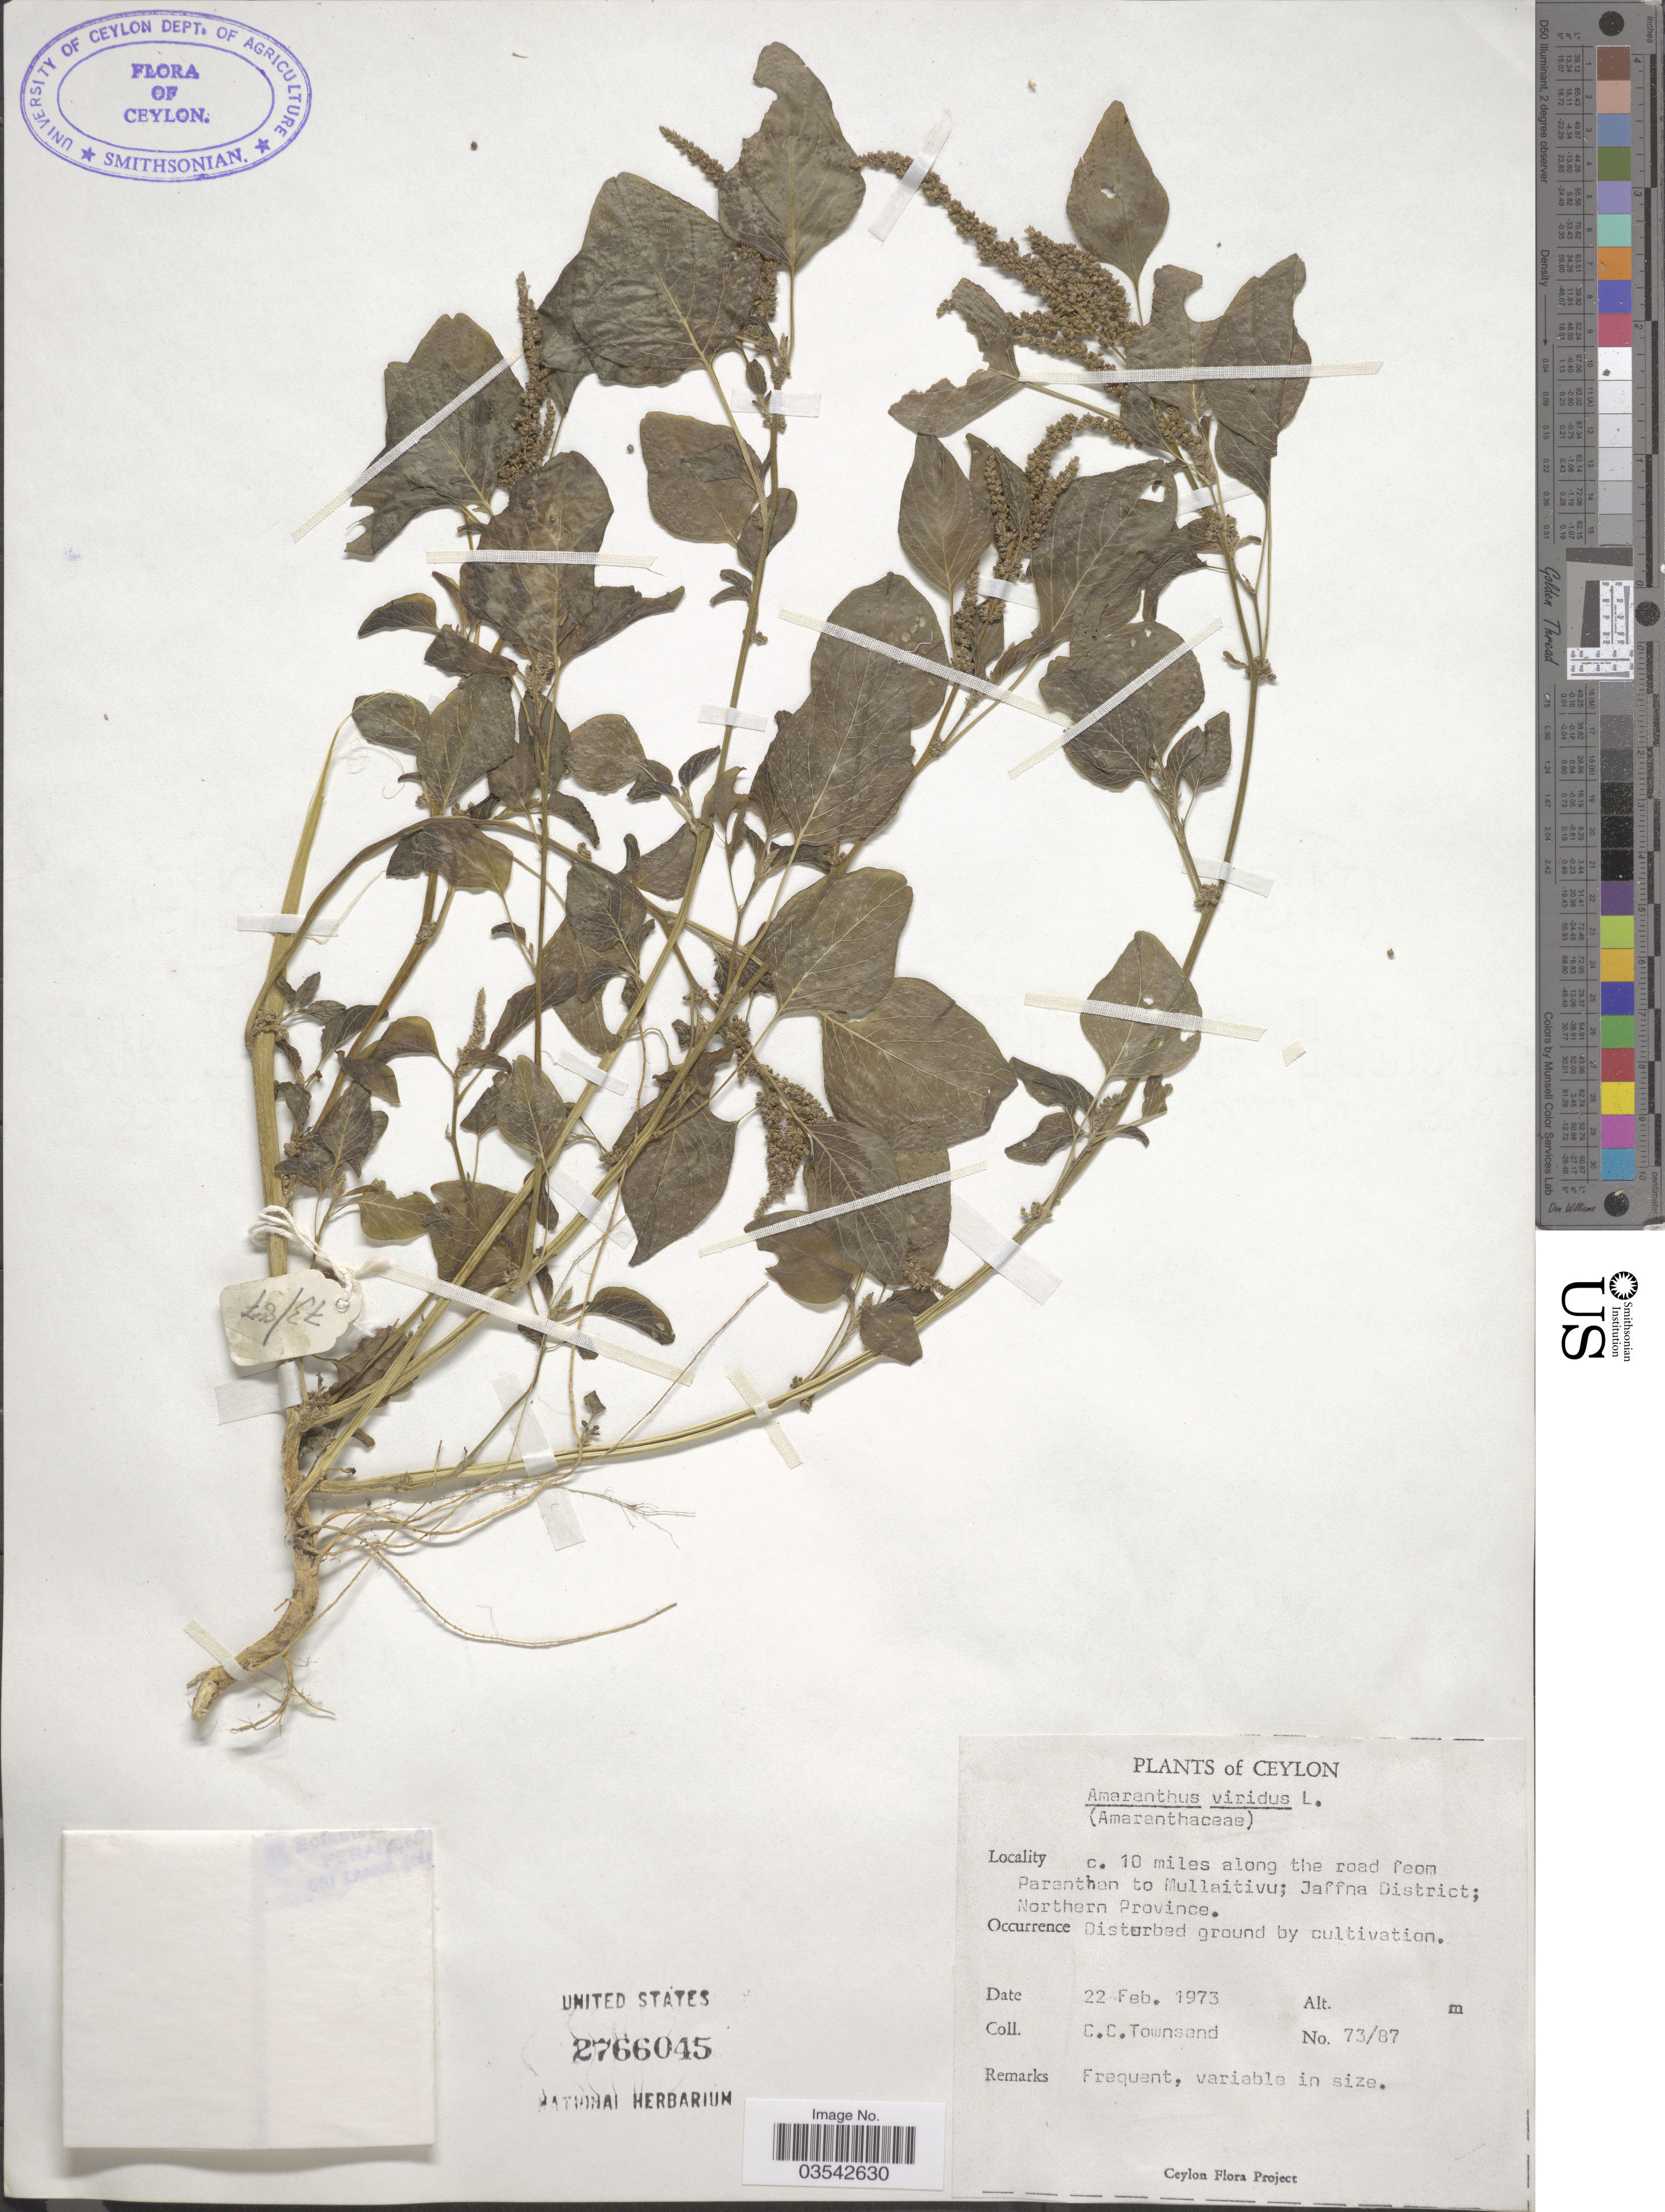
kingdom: Plantae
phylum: Tracheophyta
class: Magnoliopsida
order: Caryophyllales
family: Amaranthaceae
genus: Amaranthus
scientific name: Amaranthus viridis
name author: L.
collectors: C. C. Townsend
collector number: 73/87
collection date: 1973-02-22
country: Sri Lanka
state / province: Northern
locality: Ceylon. C. 10 miles along the road from Paranthan to Mullaitivu; Jaffna District.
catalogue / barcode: US 2766045